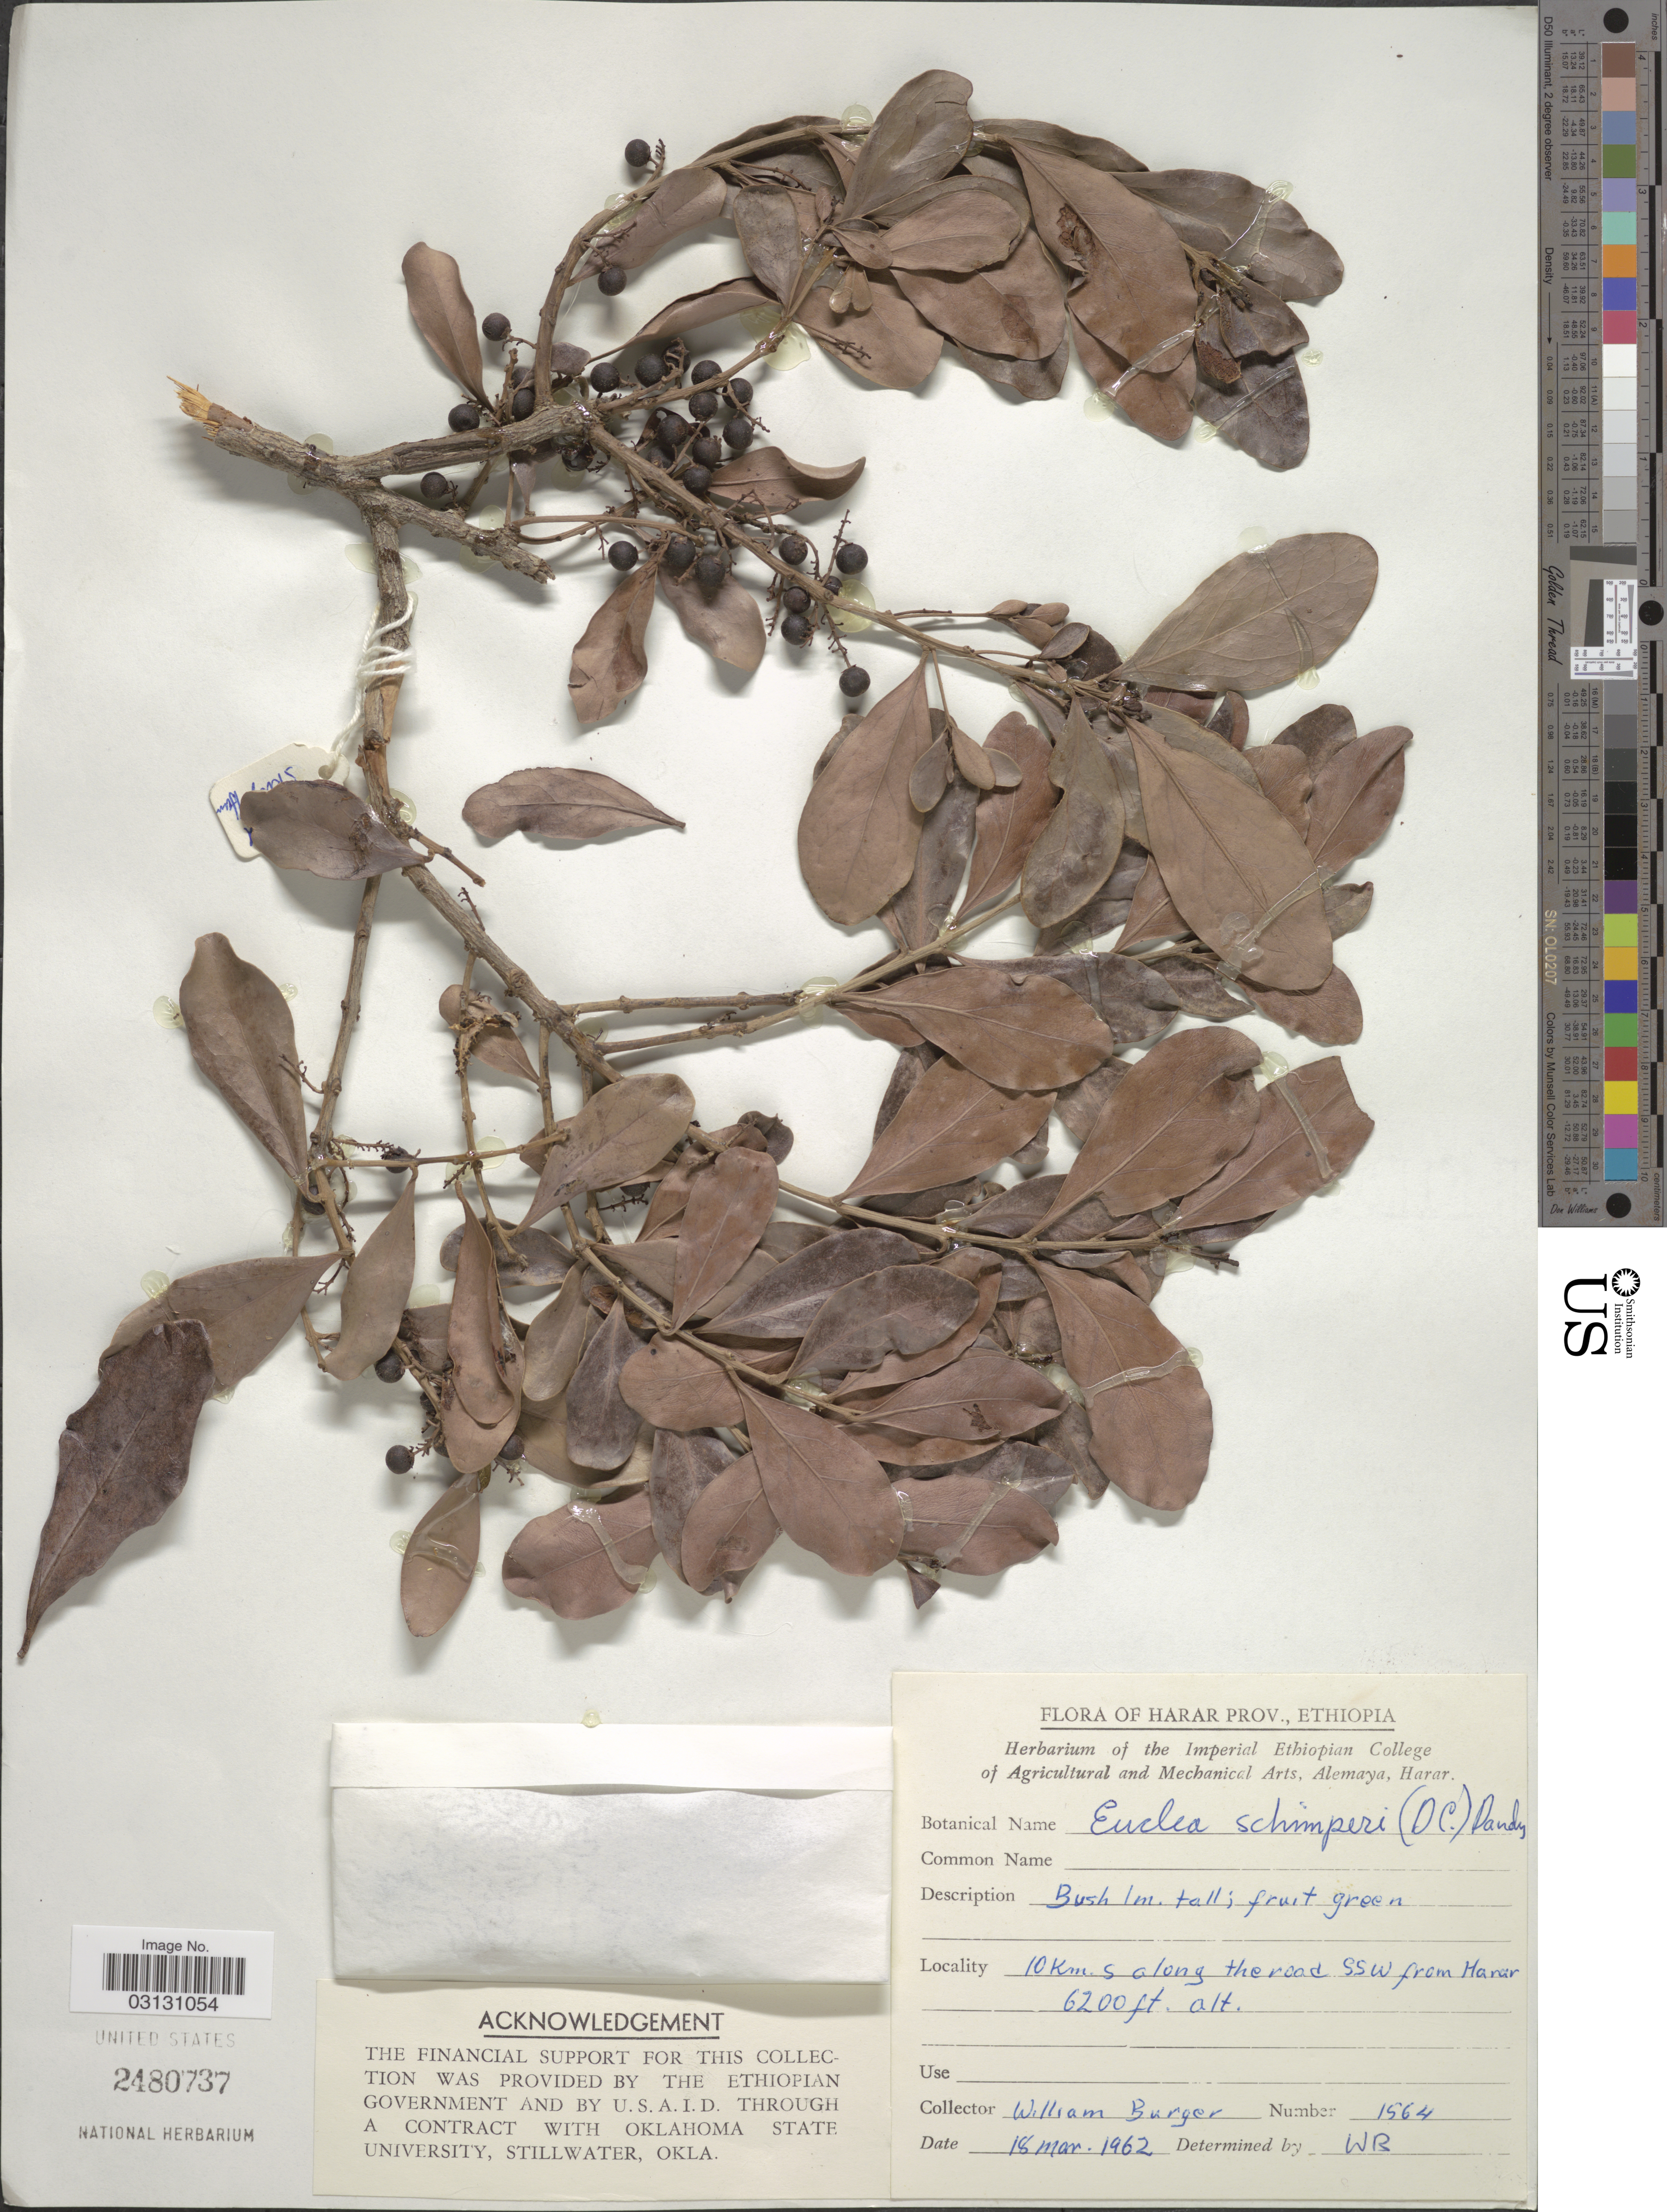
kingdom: Plantae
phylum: Tracheophyta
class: Magnoliopsida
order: Ericales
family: Ebenaceae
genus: Euclea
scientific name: Euclea schimperi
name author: (A. DC.) Dandy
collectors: W. Burger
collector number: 1564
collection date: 1962-03-18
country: Ethiopia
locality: Harar Prov. 10 Km. S along the road SSW from Harar.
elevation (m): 1890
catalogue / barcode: US 2480737